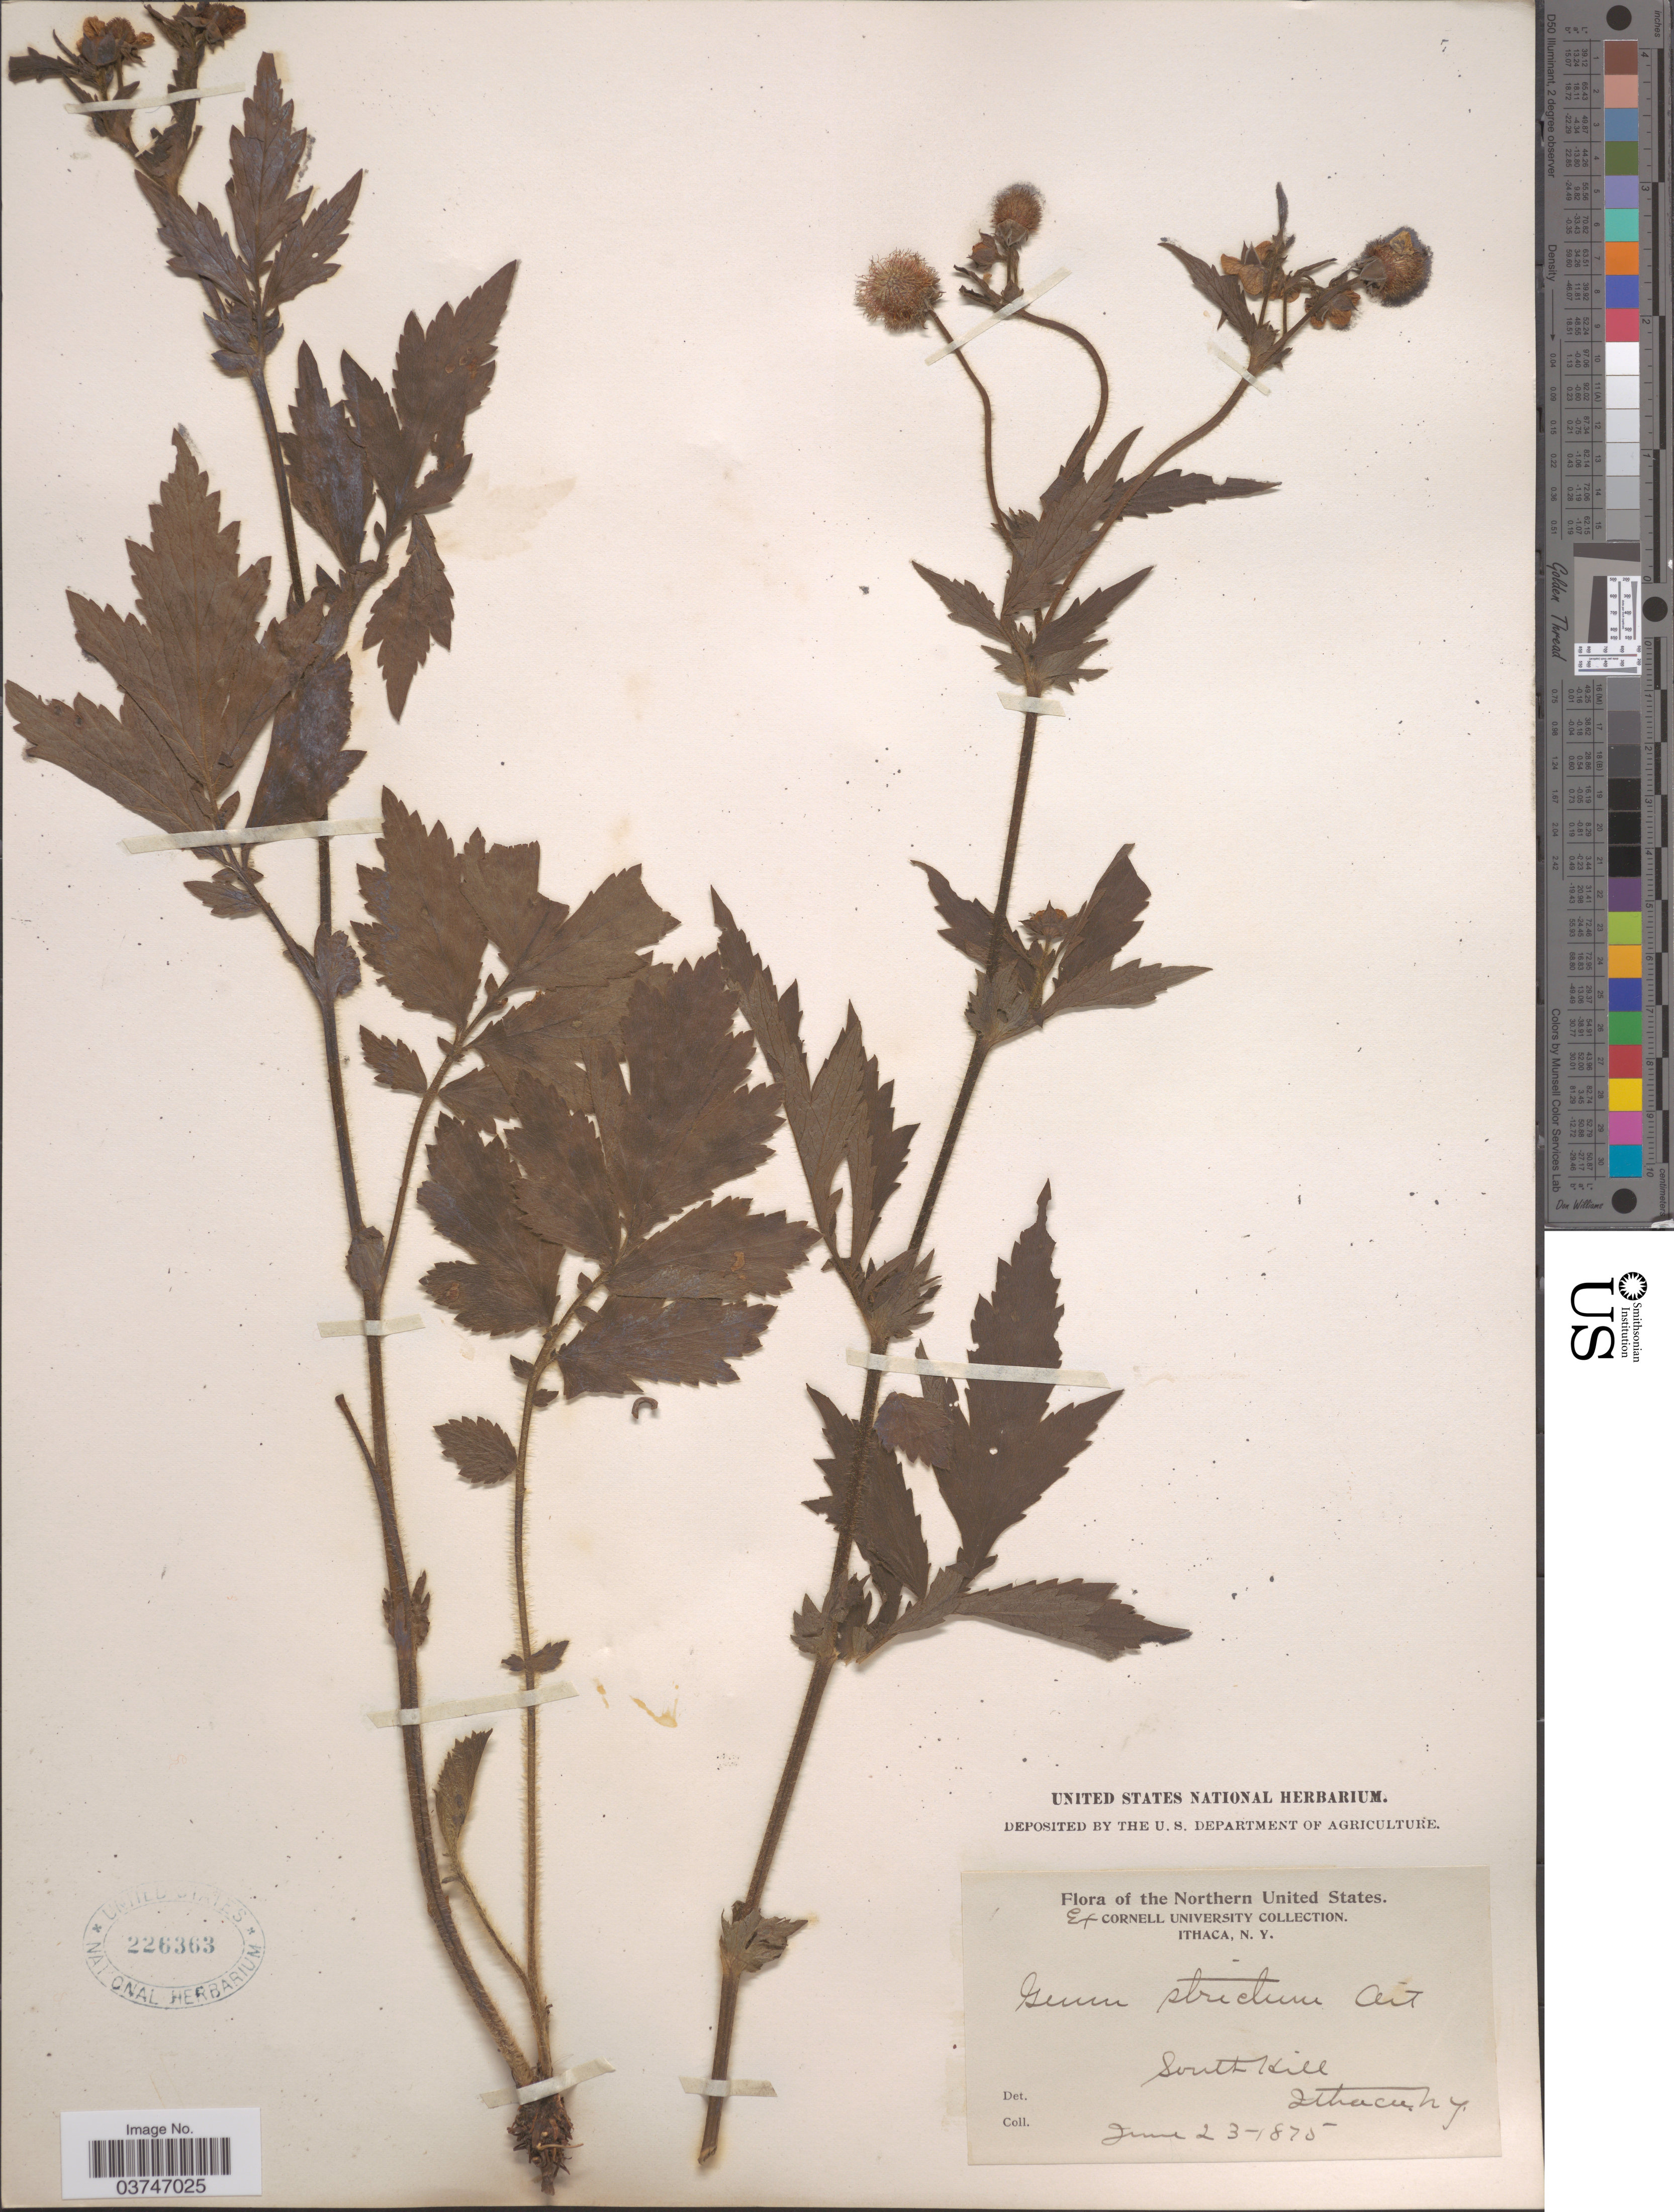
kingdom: Plantae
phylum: Tracheophyta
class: Magnoliopsida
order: Rosales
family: Rosaceae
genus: Geum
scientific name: Geum aleppicum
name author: Jacq.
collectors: Cornell University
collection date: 1875-06-23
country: United States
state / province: New York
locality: South hill, Ithaca.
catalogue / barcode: US 226363